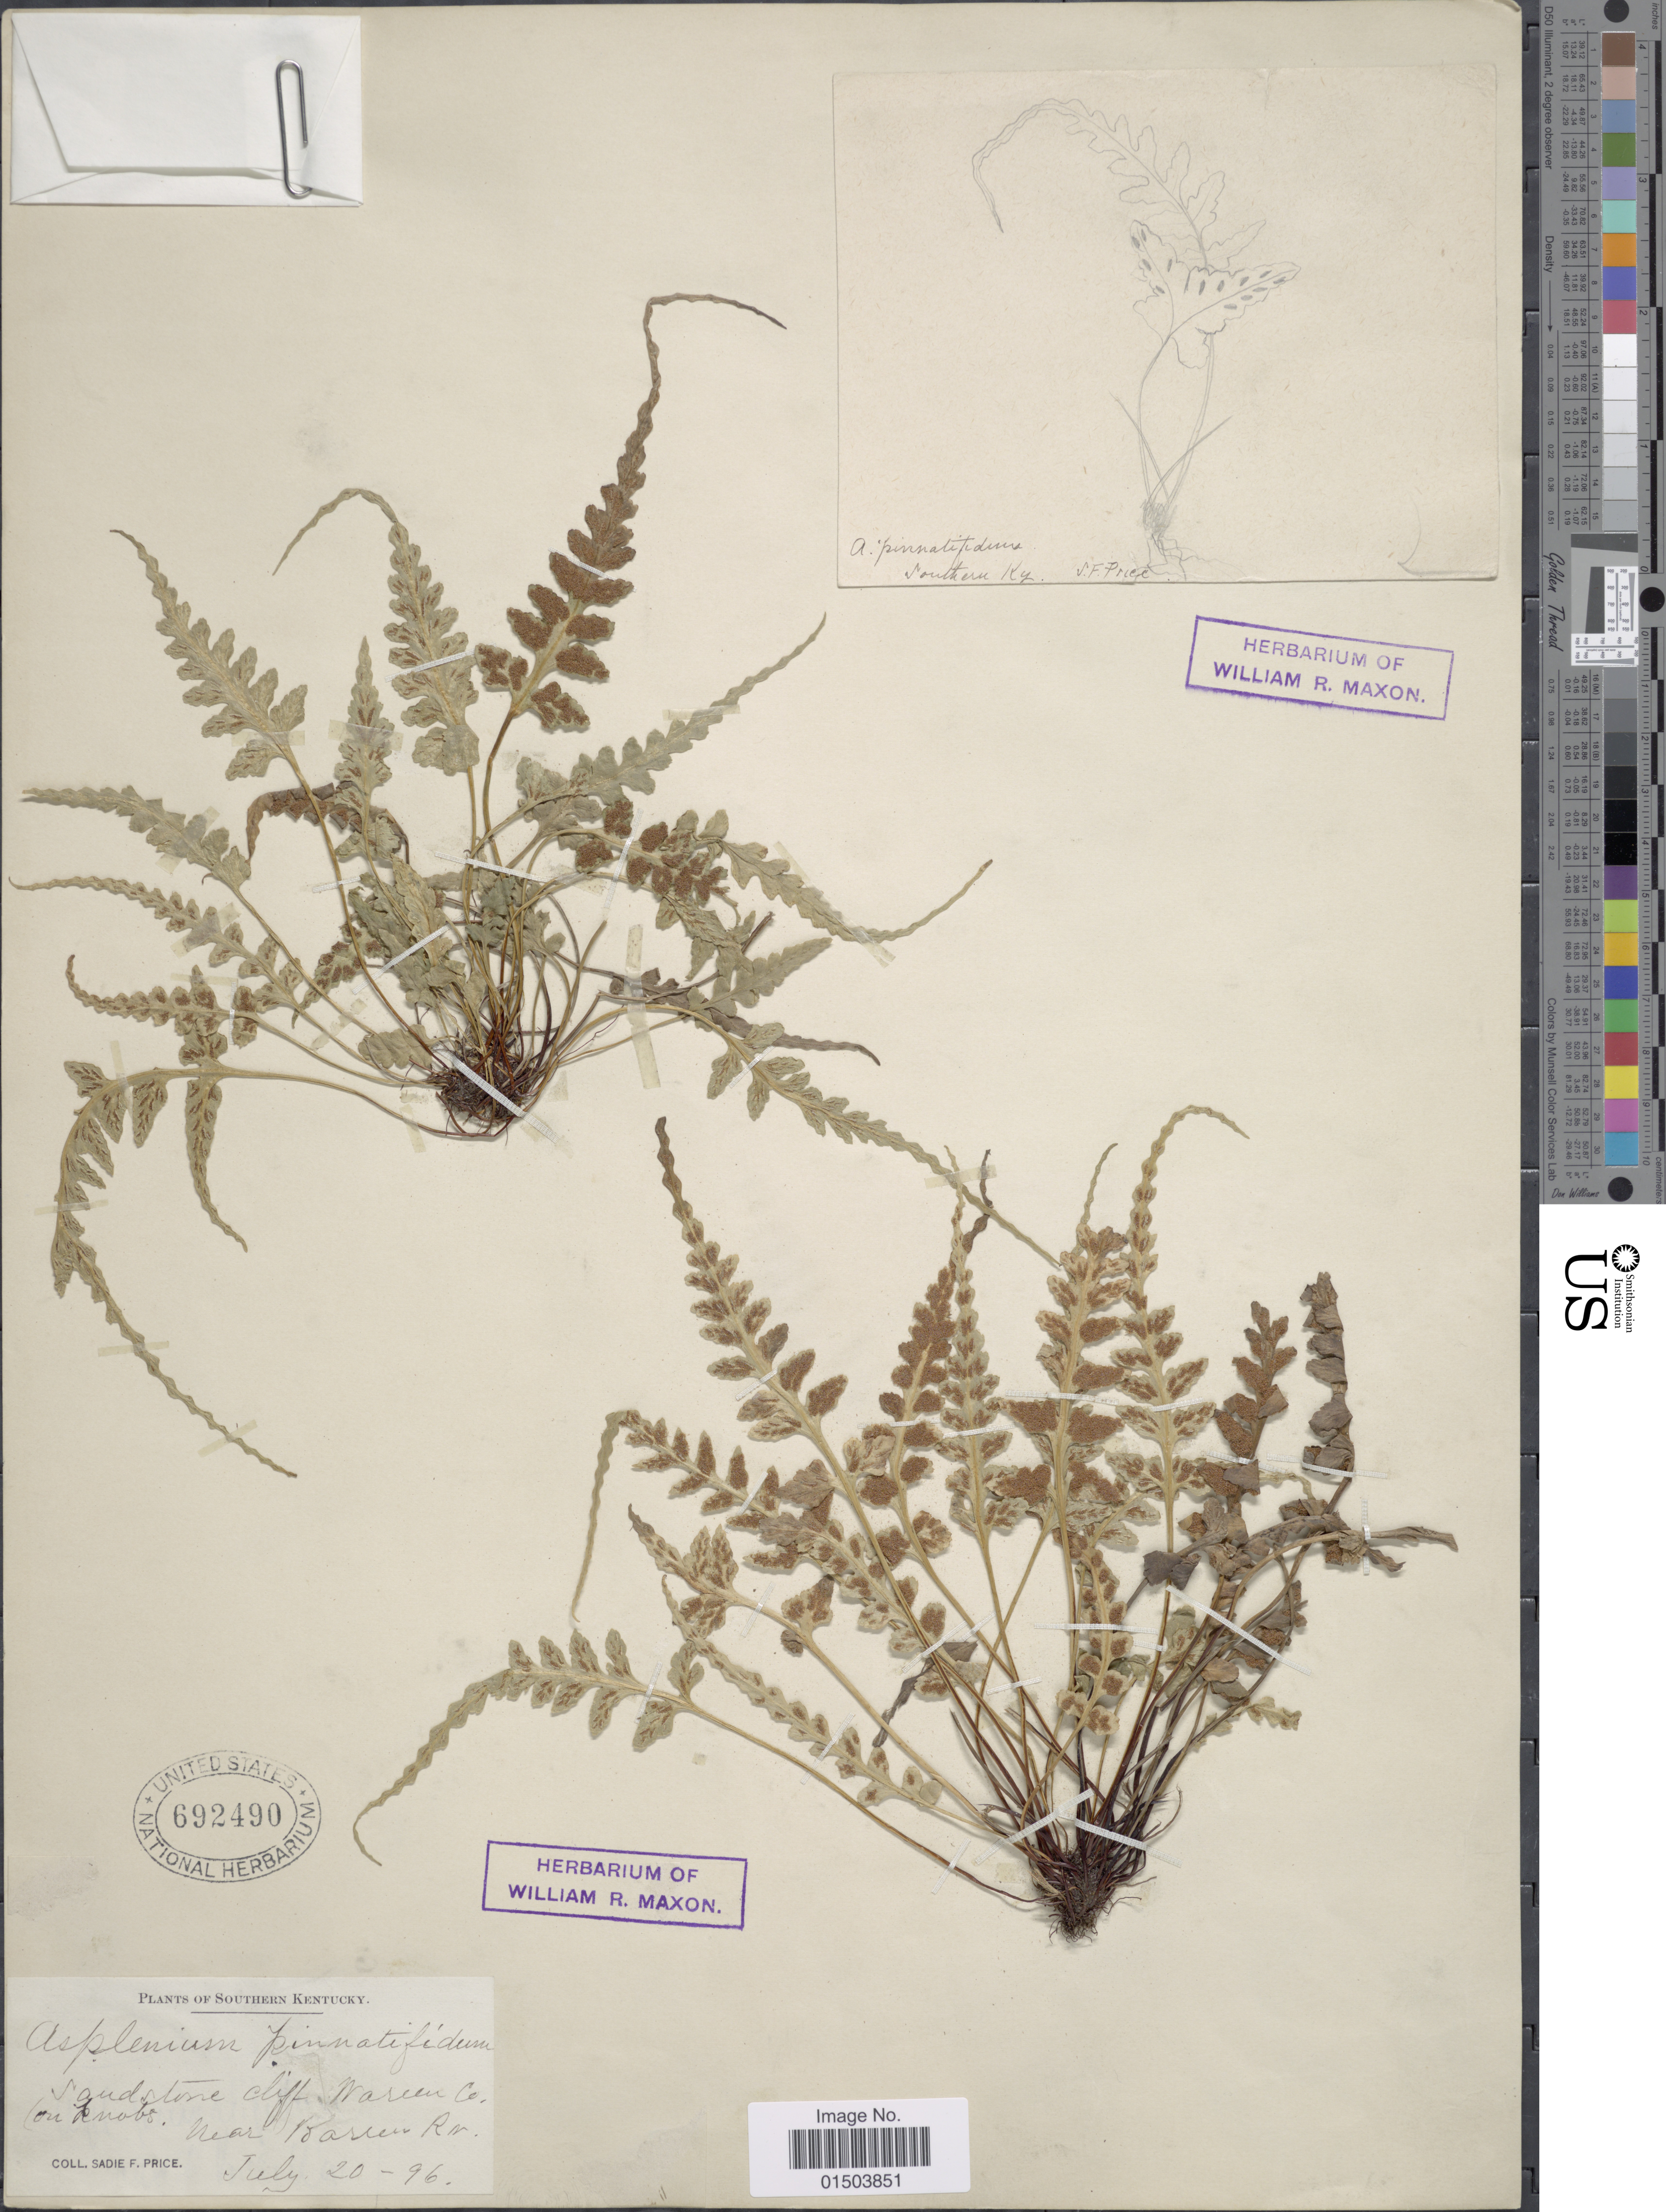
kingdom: Plantae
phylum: Tracheophyta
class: Polypodiopsida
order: Polypodiales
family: Aspleniaceae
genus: Asplenium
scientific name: Asplenium pinnatifidum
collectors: S. Price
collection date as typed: Transcribed d/m/y: 20/7/96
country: United States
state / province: Kentucky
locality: Southern Kentucky. Sandstone cliff Warren Co. near Barren Rv.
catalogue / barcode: US 692490